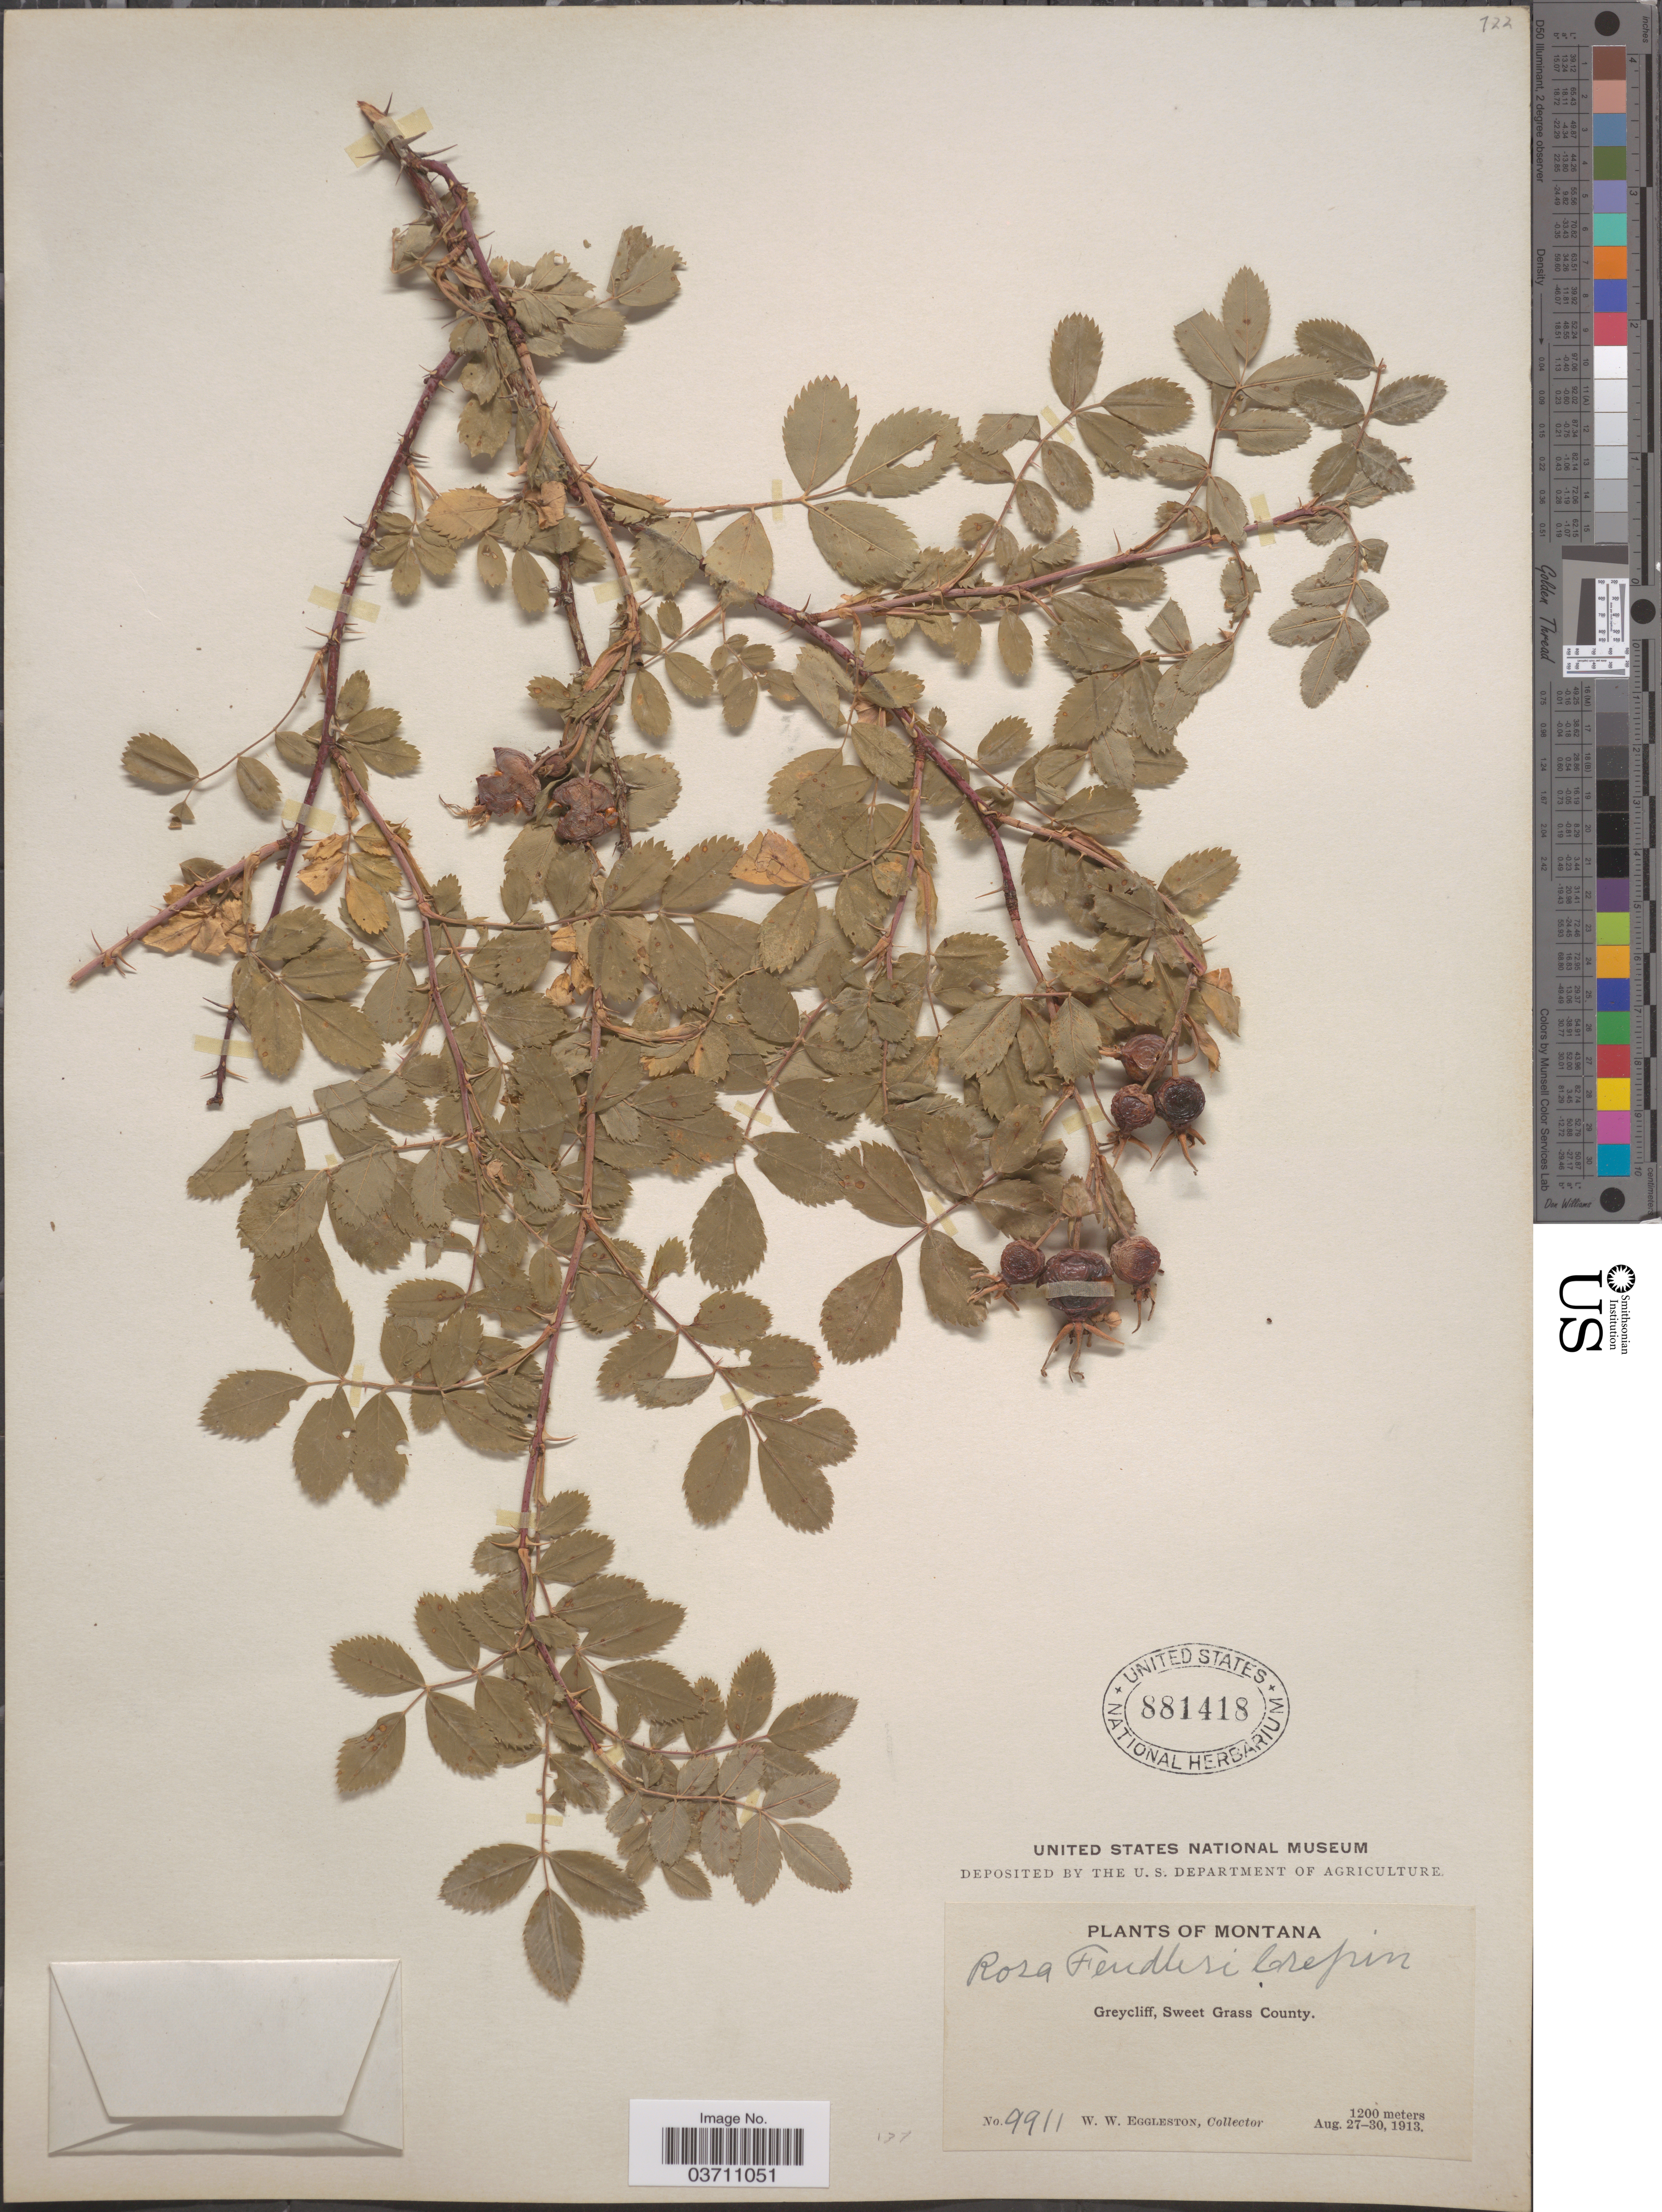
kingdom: Plantae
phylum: Tracheophyta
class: Magnoliopsida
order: Rosales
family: Rosaceae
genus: Rosa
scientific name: Rosa fendleri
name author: Crép.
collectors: W. W. Eggleston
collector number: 9911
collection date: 1913-08-27/1913-08-30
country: United States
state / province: Montana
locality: Greycliff, Sweet Grass County.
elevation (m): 1200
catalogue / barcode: US 881418